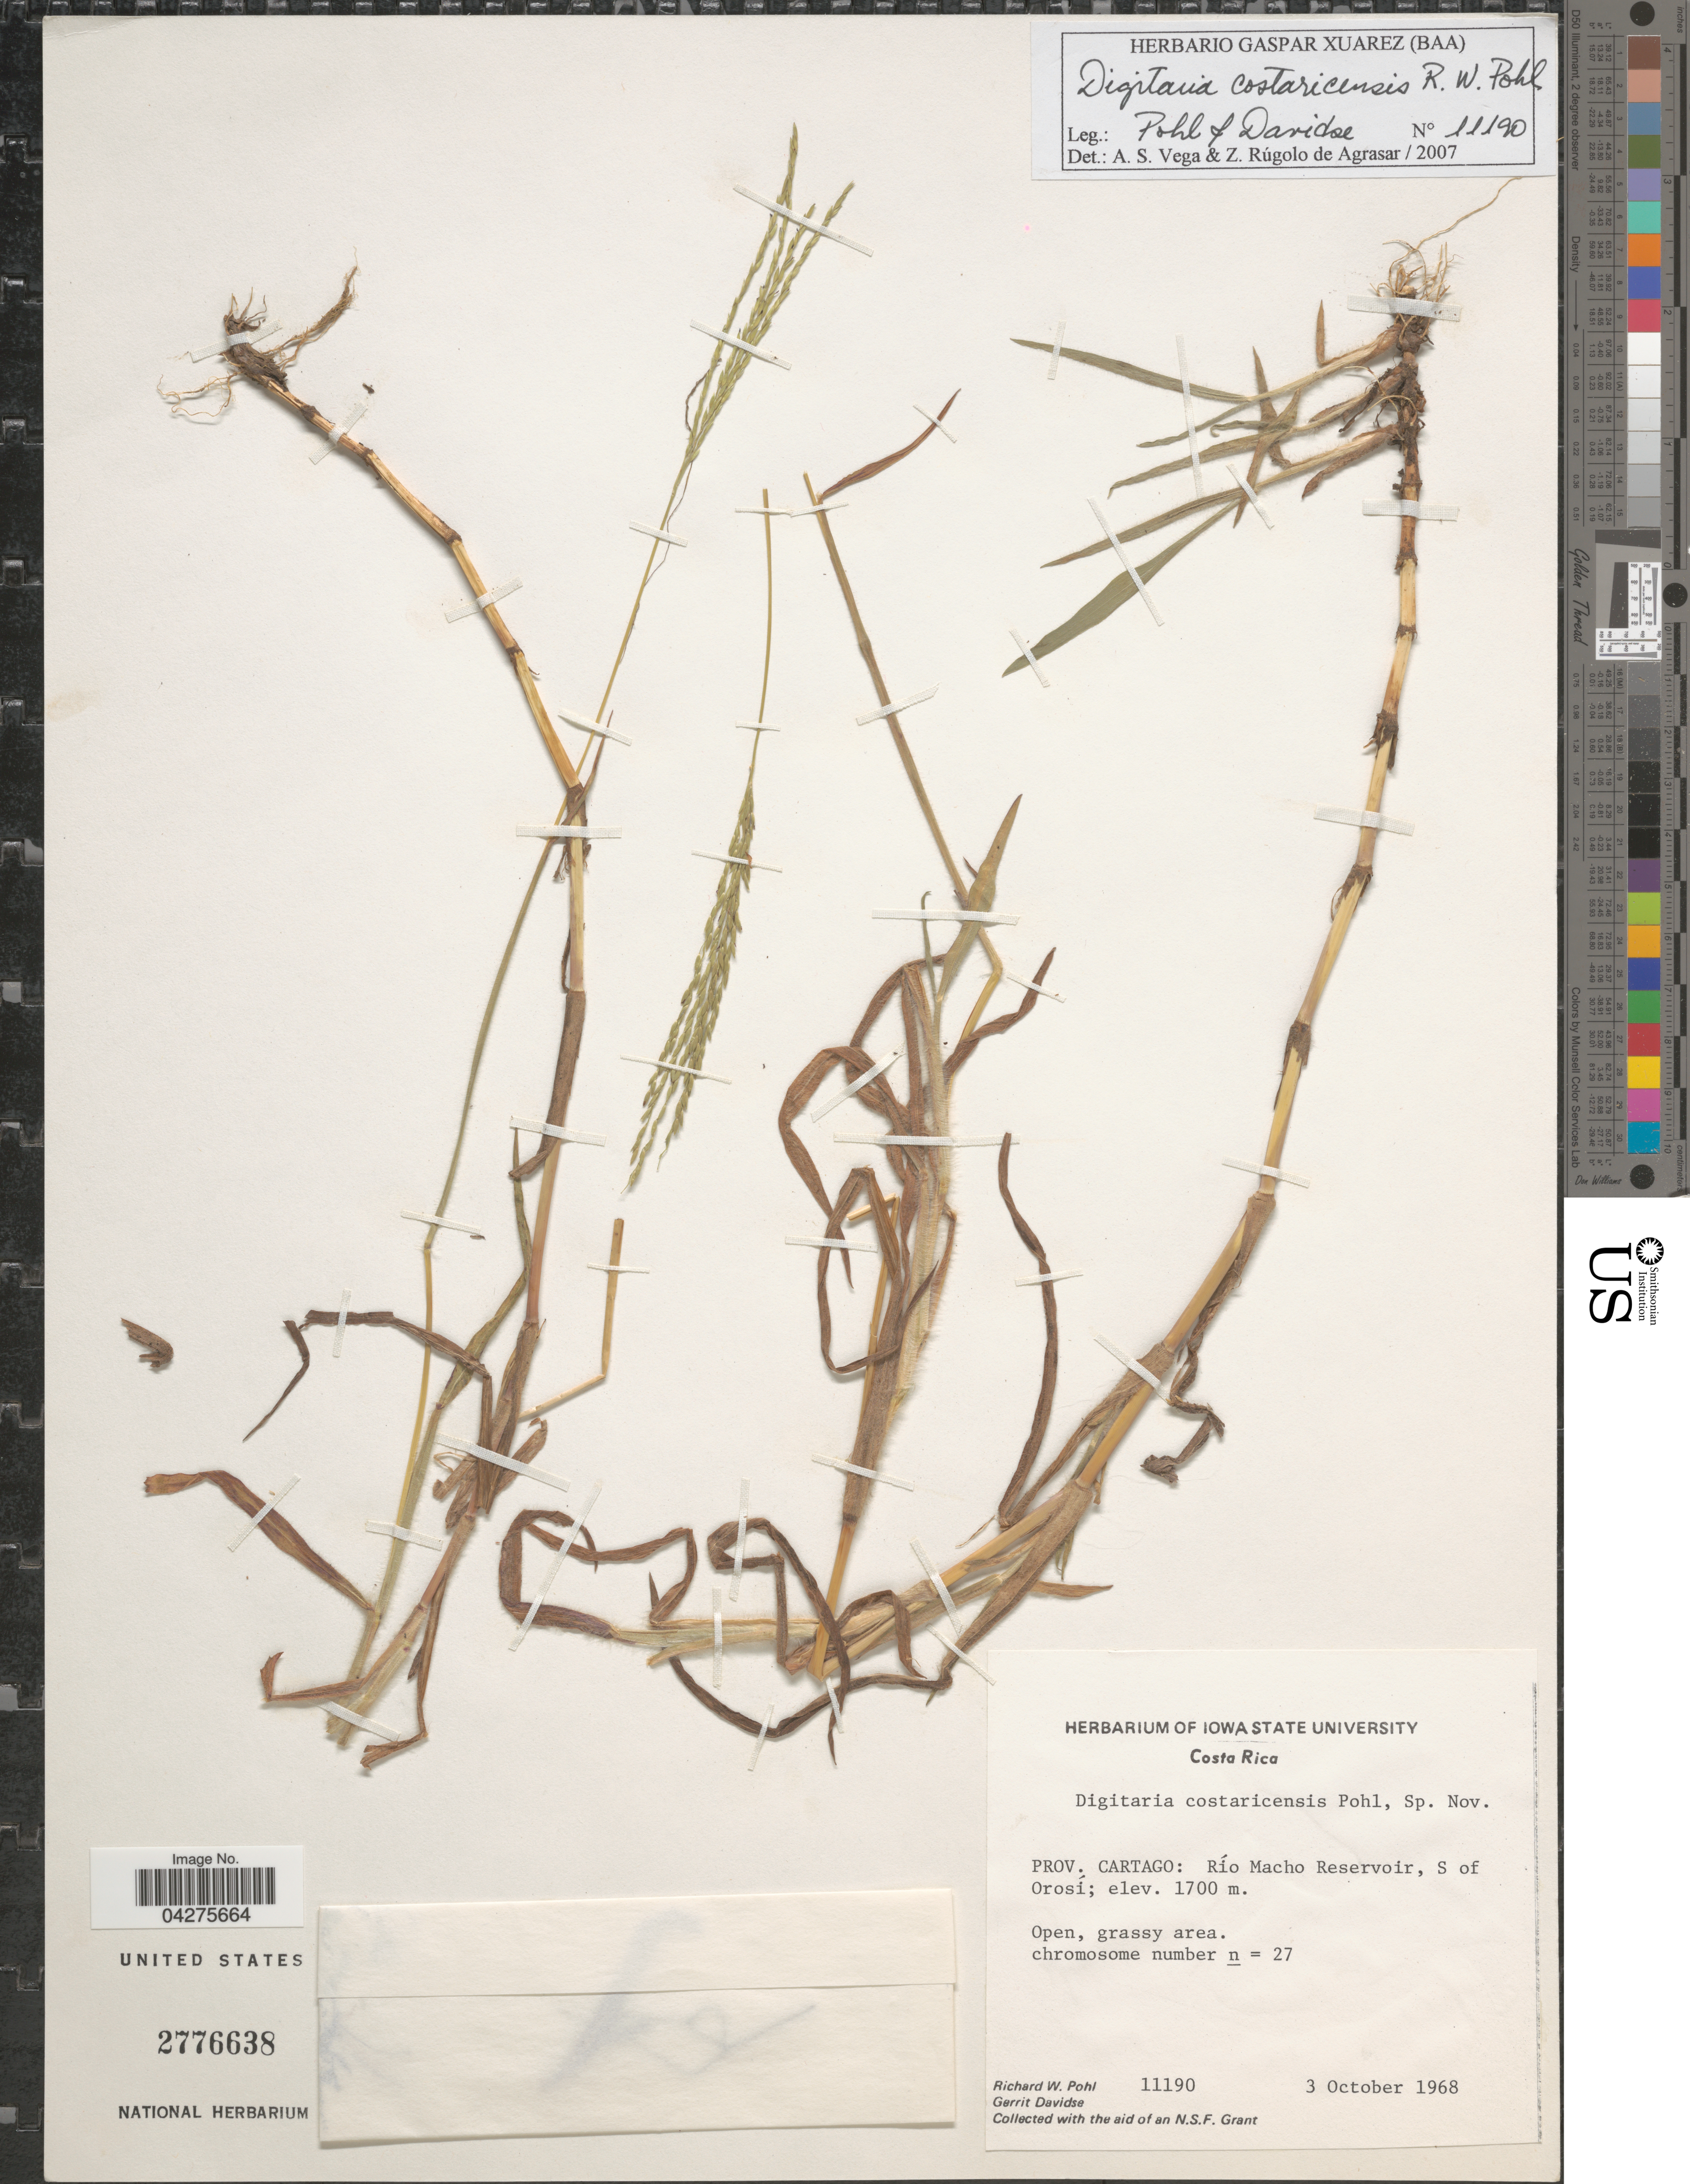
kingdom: Plantae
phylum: Tracheophyta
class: Liliopsida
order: Poales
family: Poaceae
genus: Digitaria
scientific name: Digitaria costaricensis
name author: R.W. Pohl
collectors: R. W. Pohl & G. Davidse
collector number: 11190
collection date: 1968-10-03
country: Costa Rica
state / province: Cartago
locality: Río Macho Reservoir, S of Orosí.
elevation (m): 1700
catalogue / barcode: US 2776638